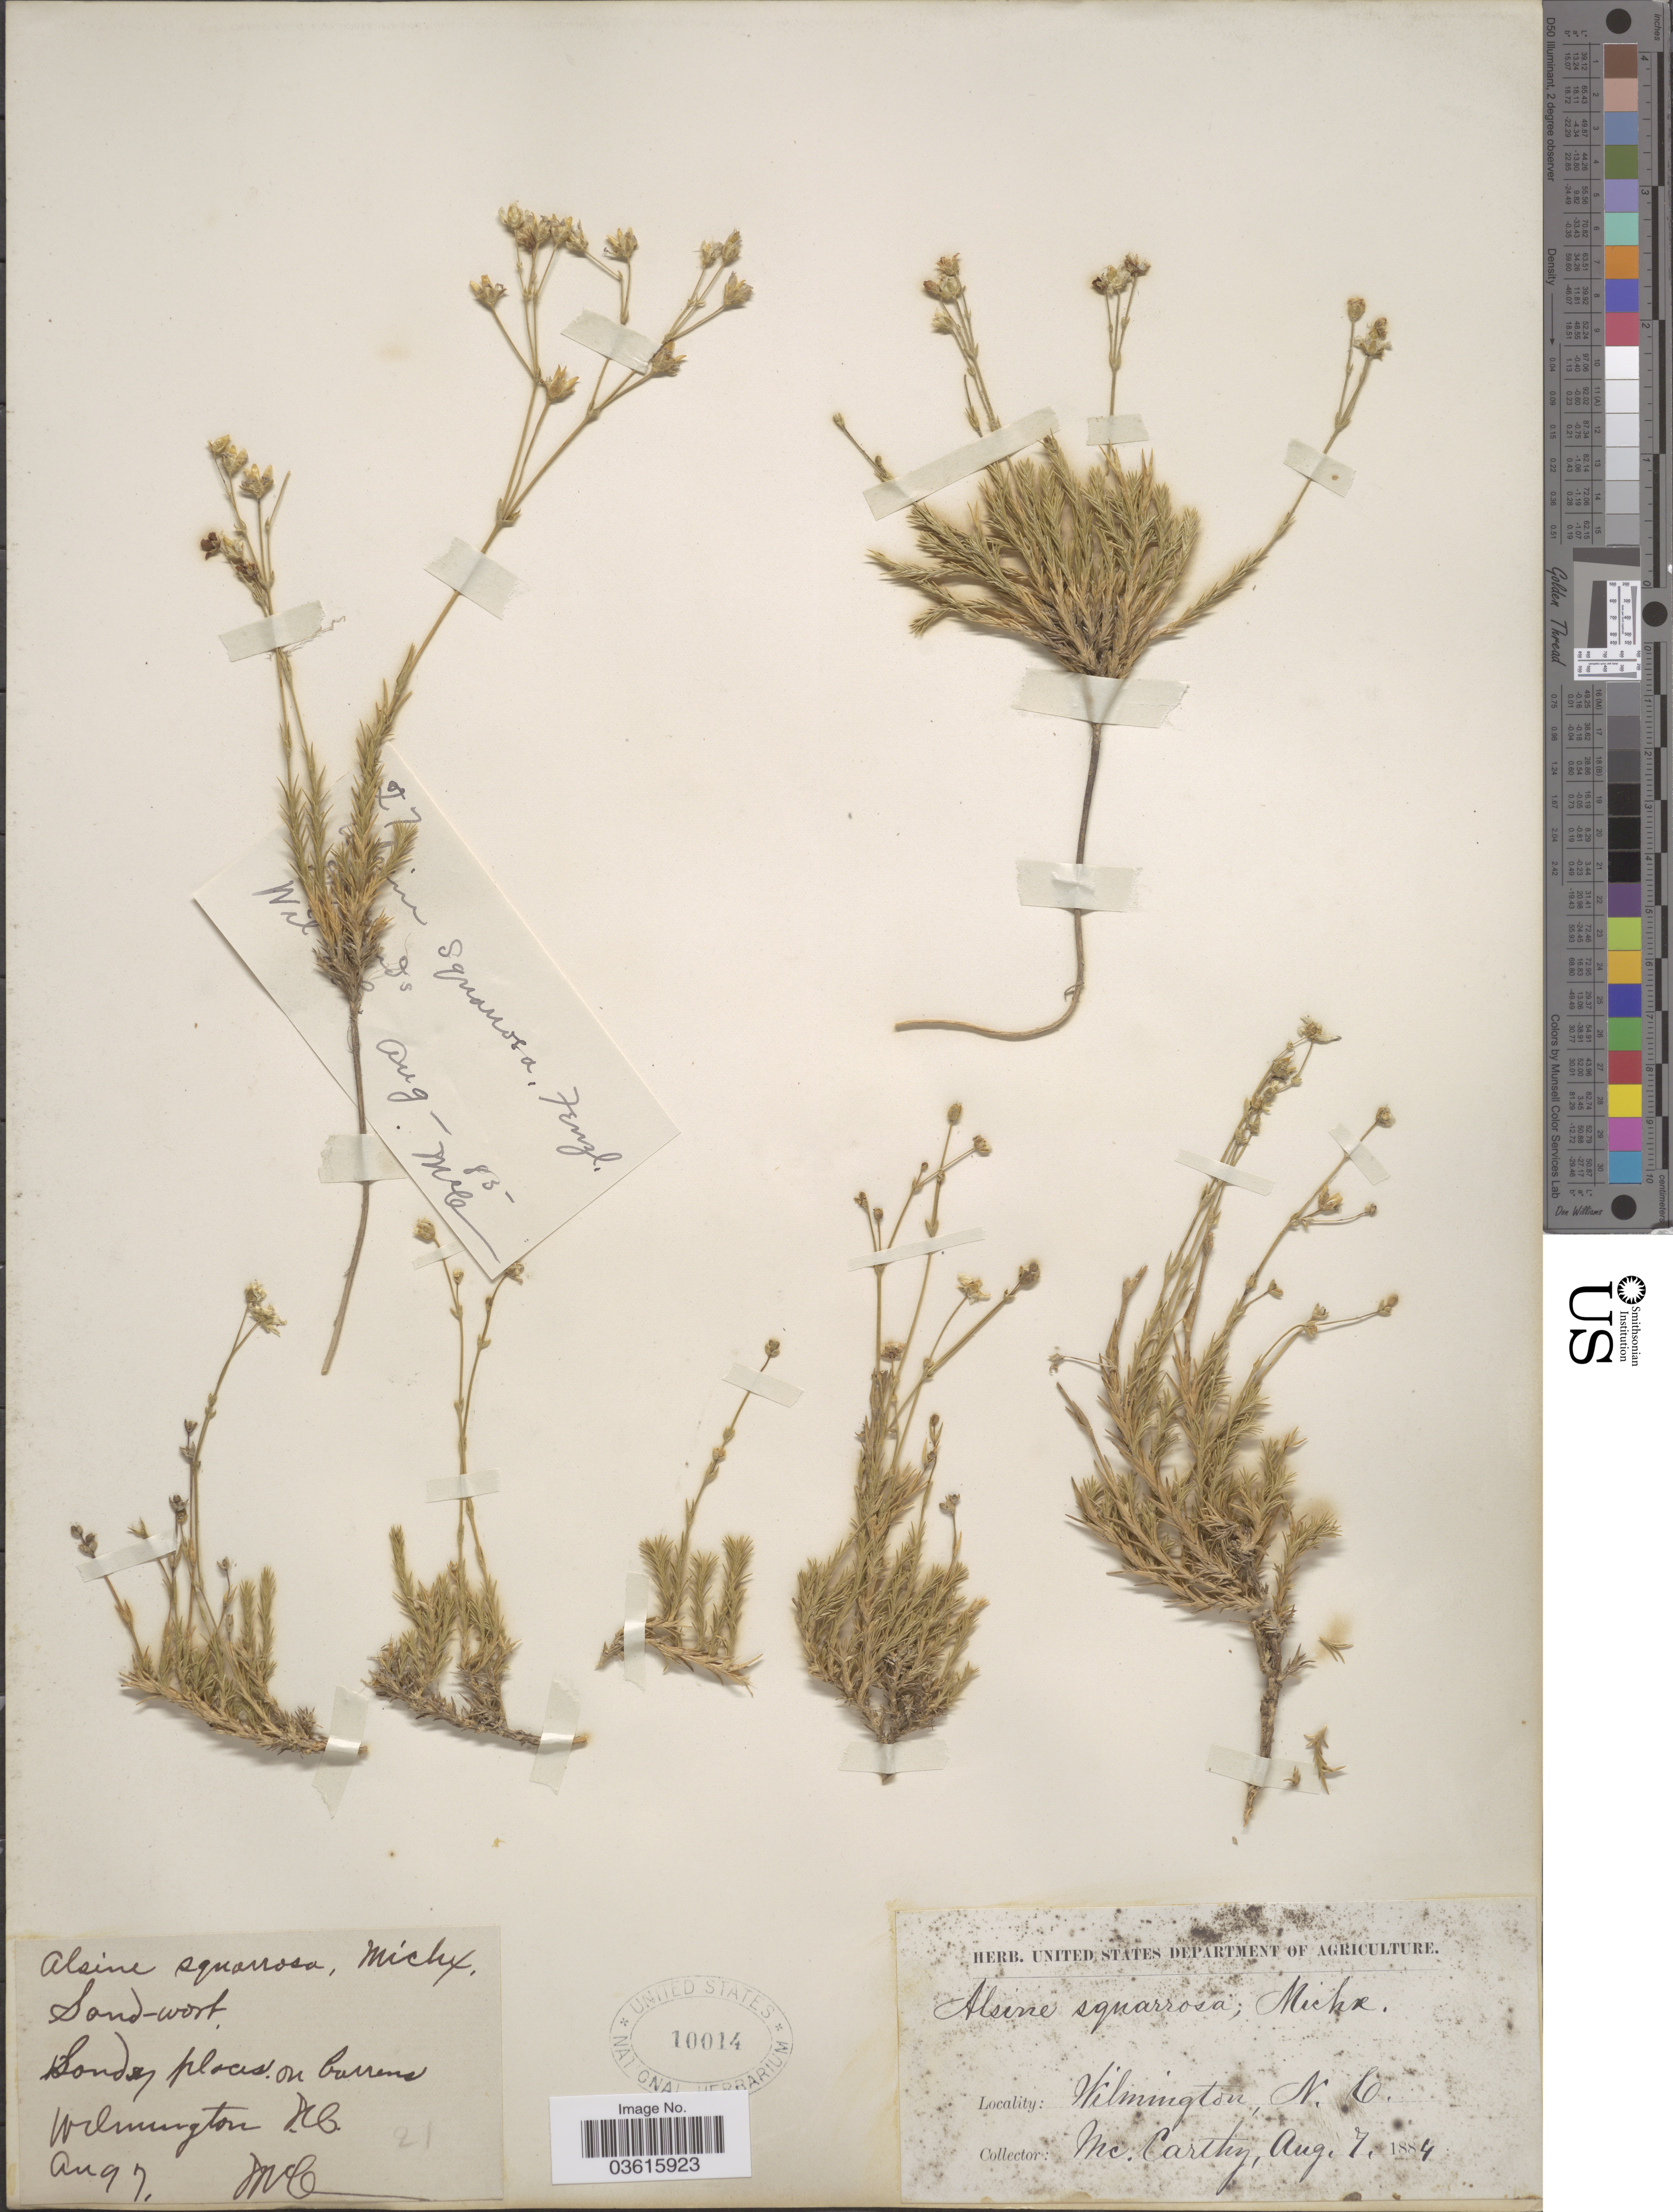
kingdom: Plantae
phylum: Tracheophyta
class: Magnoliopsida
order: Caryophyllales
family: Caryophyllaceae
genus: Minuartia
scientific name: Minuartia caroliniana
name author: (Walter) Mattf.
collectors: -- McCarthy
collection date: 1884-08-07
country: United States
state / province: North Carolina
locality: Sandy places on barrens Wilmington.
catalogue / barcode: US 10014